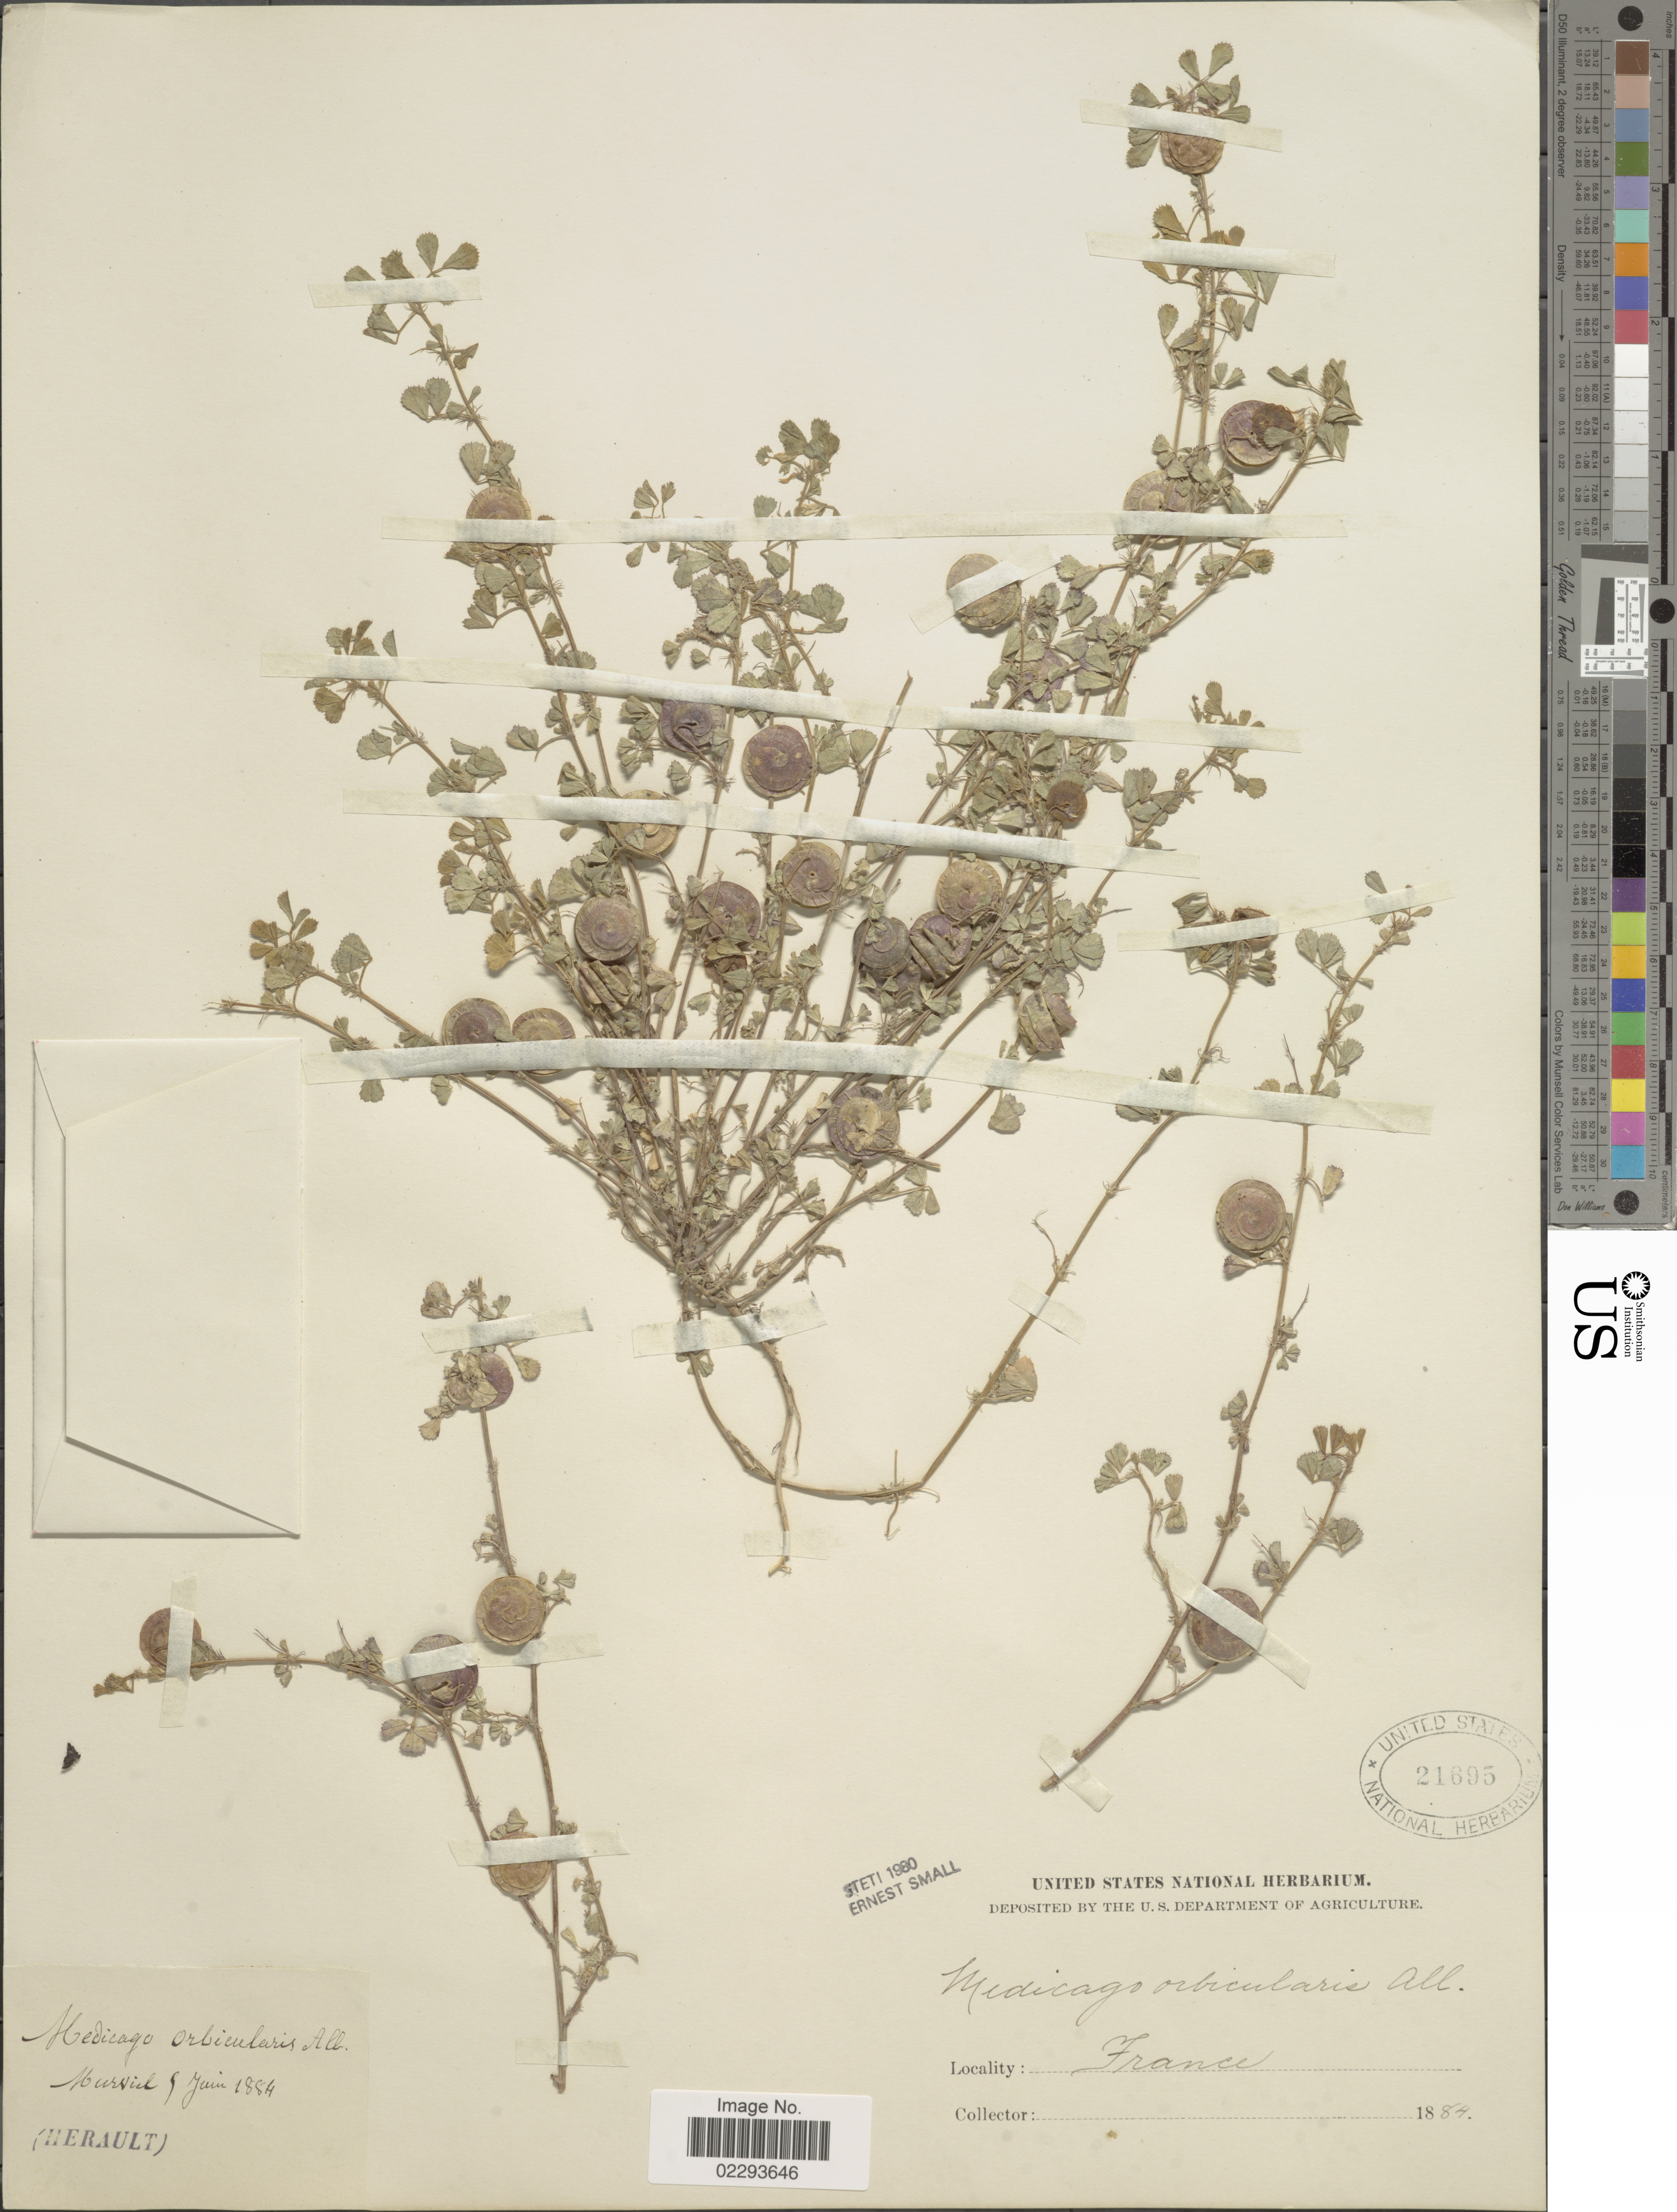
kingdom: Plantae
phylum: Tracheophyta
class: Magnoliopsida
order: Fabales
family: Fabaceae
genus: Medicago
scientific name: Medicago orbicularis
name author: (L.) Bartal.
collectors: ex herb. United States National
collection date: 1884-06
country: France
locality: Murviel [interpreted].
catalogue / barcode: US 21695